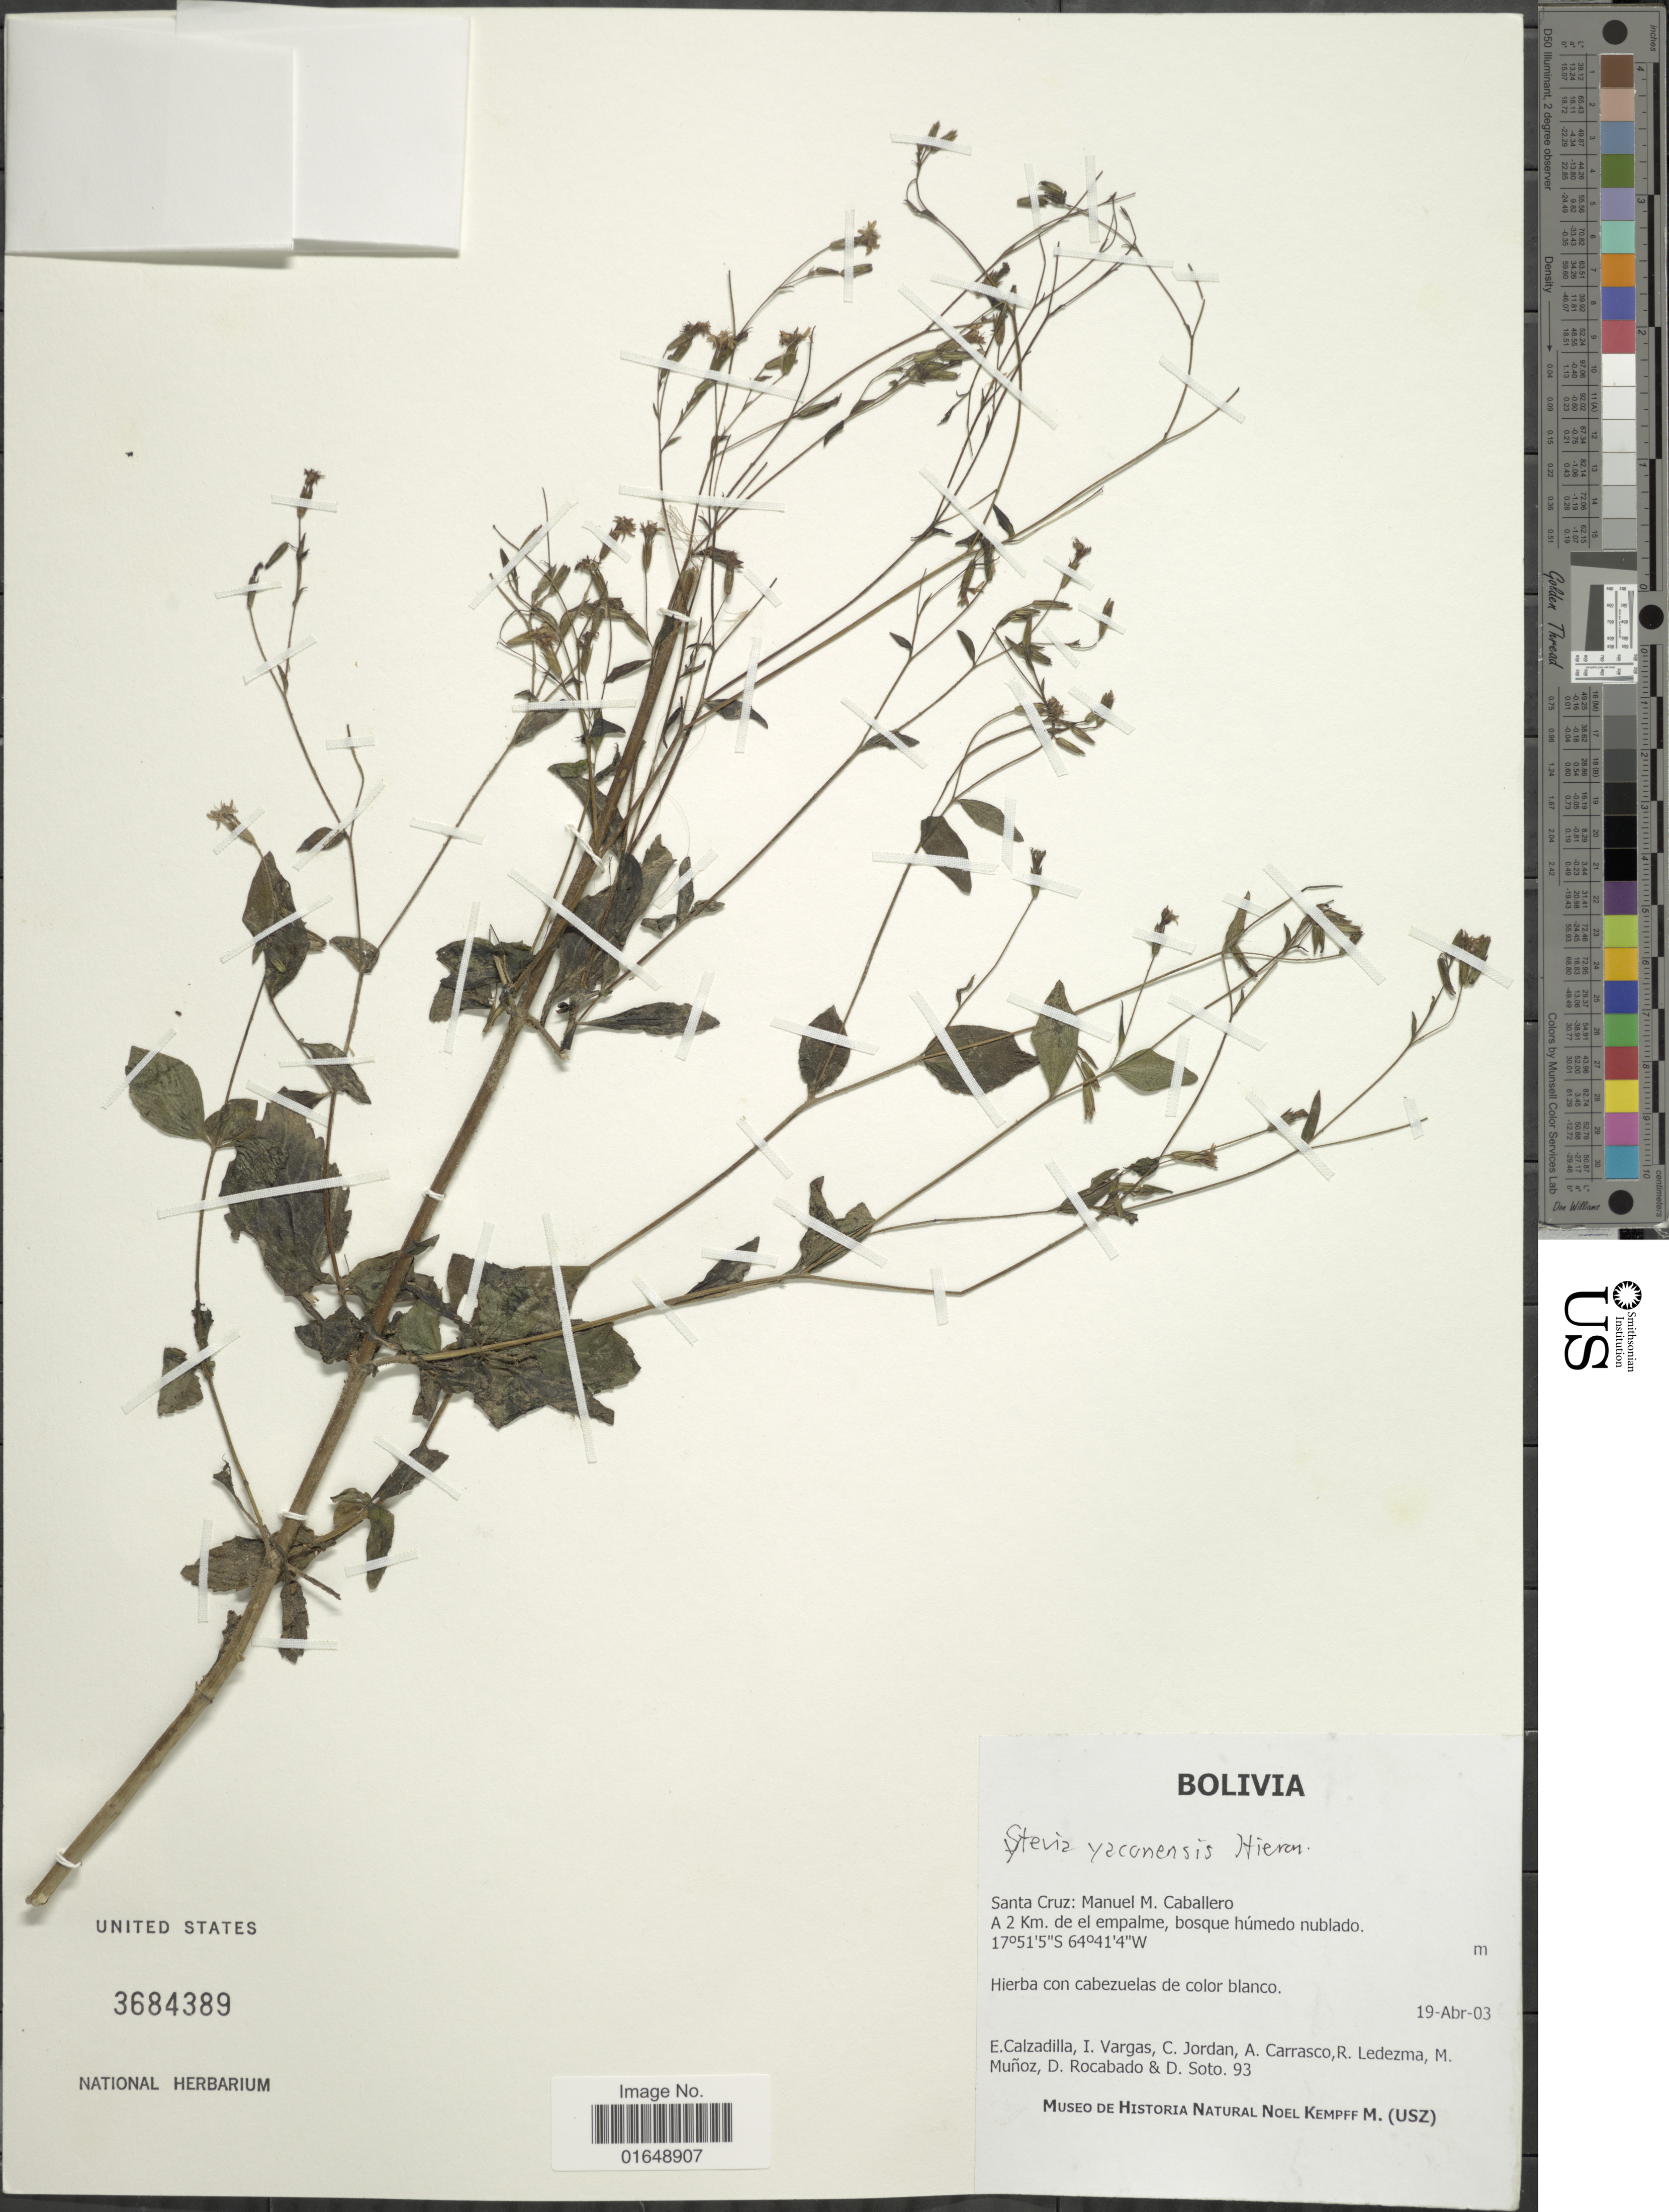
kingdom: Plantae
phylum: Tracheophyta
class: Magnoliopsida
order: Asterales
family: Asteraceae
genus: Stevia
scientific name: Stevia yaconensis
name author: Hieron.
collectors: E. Calzadilla, I. Vargas, C. Jordan, A. Carrasco & et al.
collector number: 93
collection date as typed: Transcribed d/m/y: 19/4/3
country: Bolivia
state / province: Santa Cruz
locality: Santa Cruz: Manuel M. Caballero. A 2 km. de el empalme. bosque húmedo nublado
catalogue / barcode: US 3684389